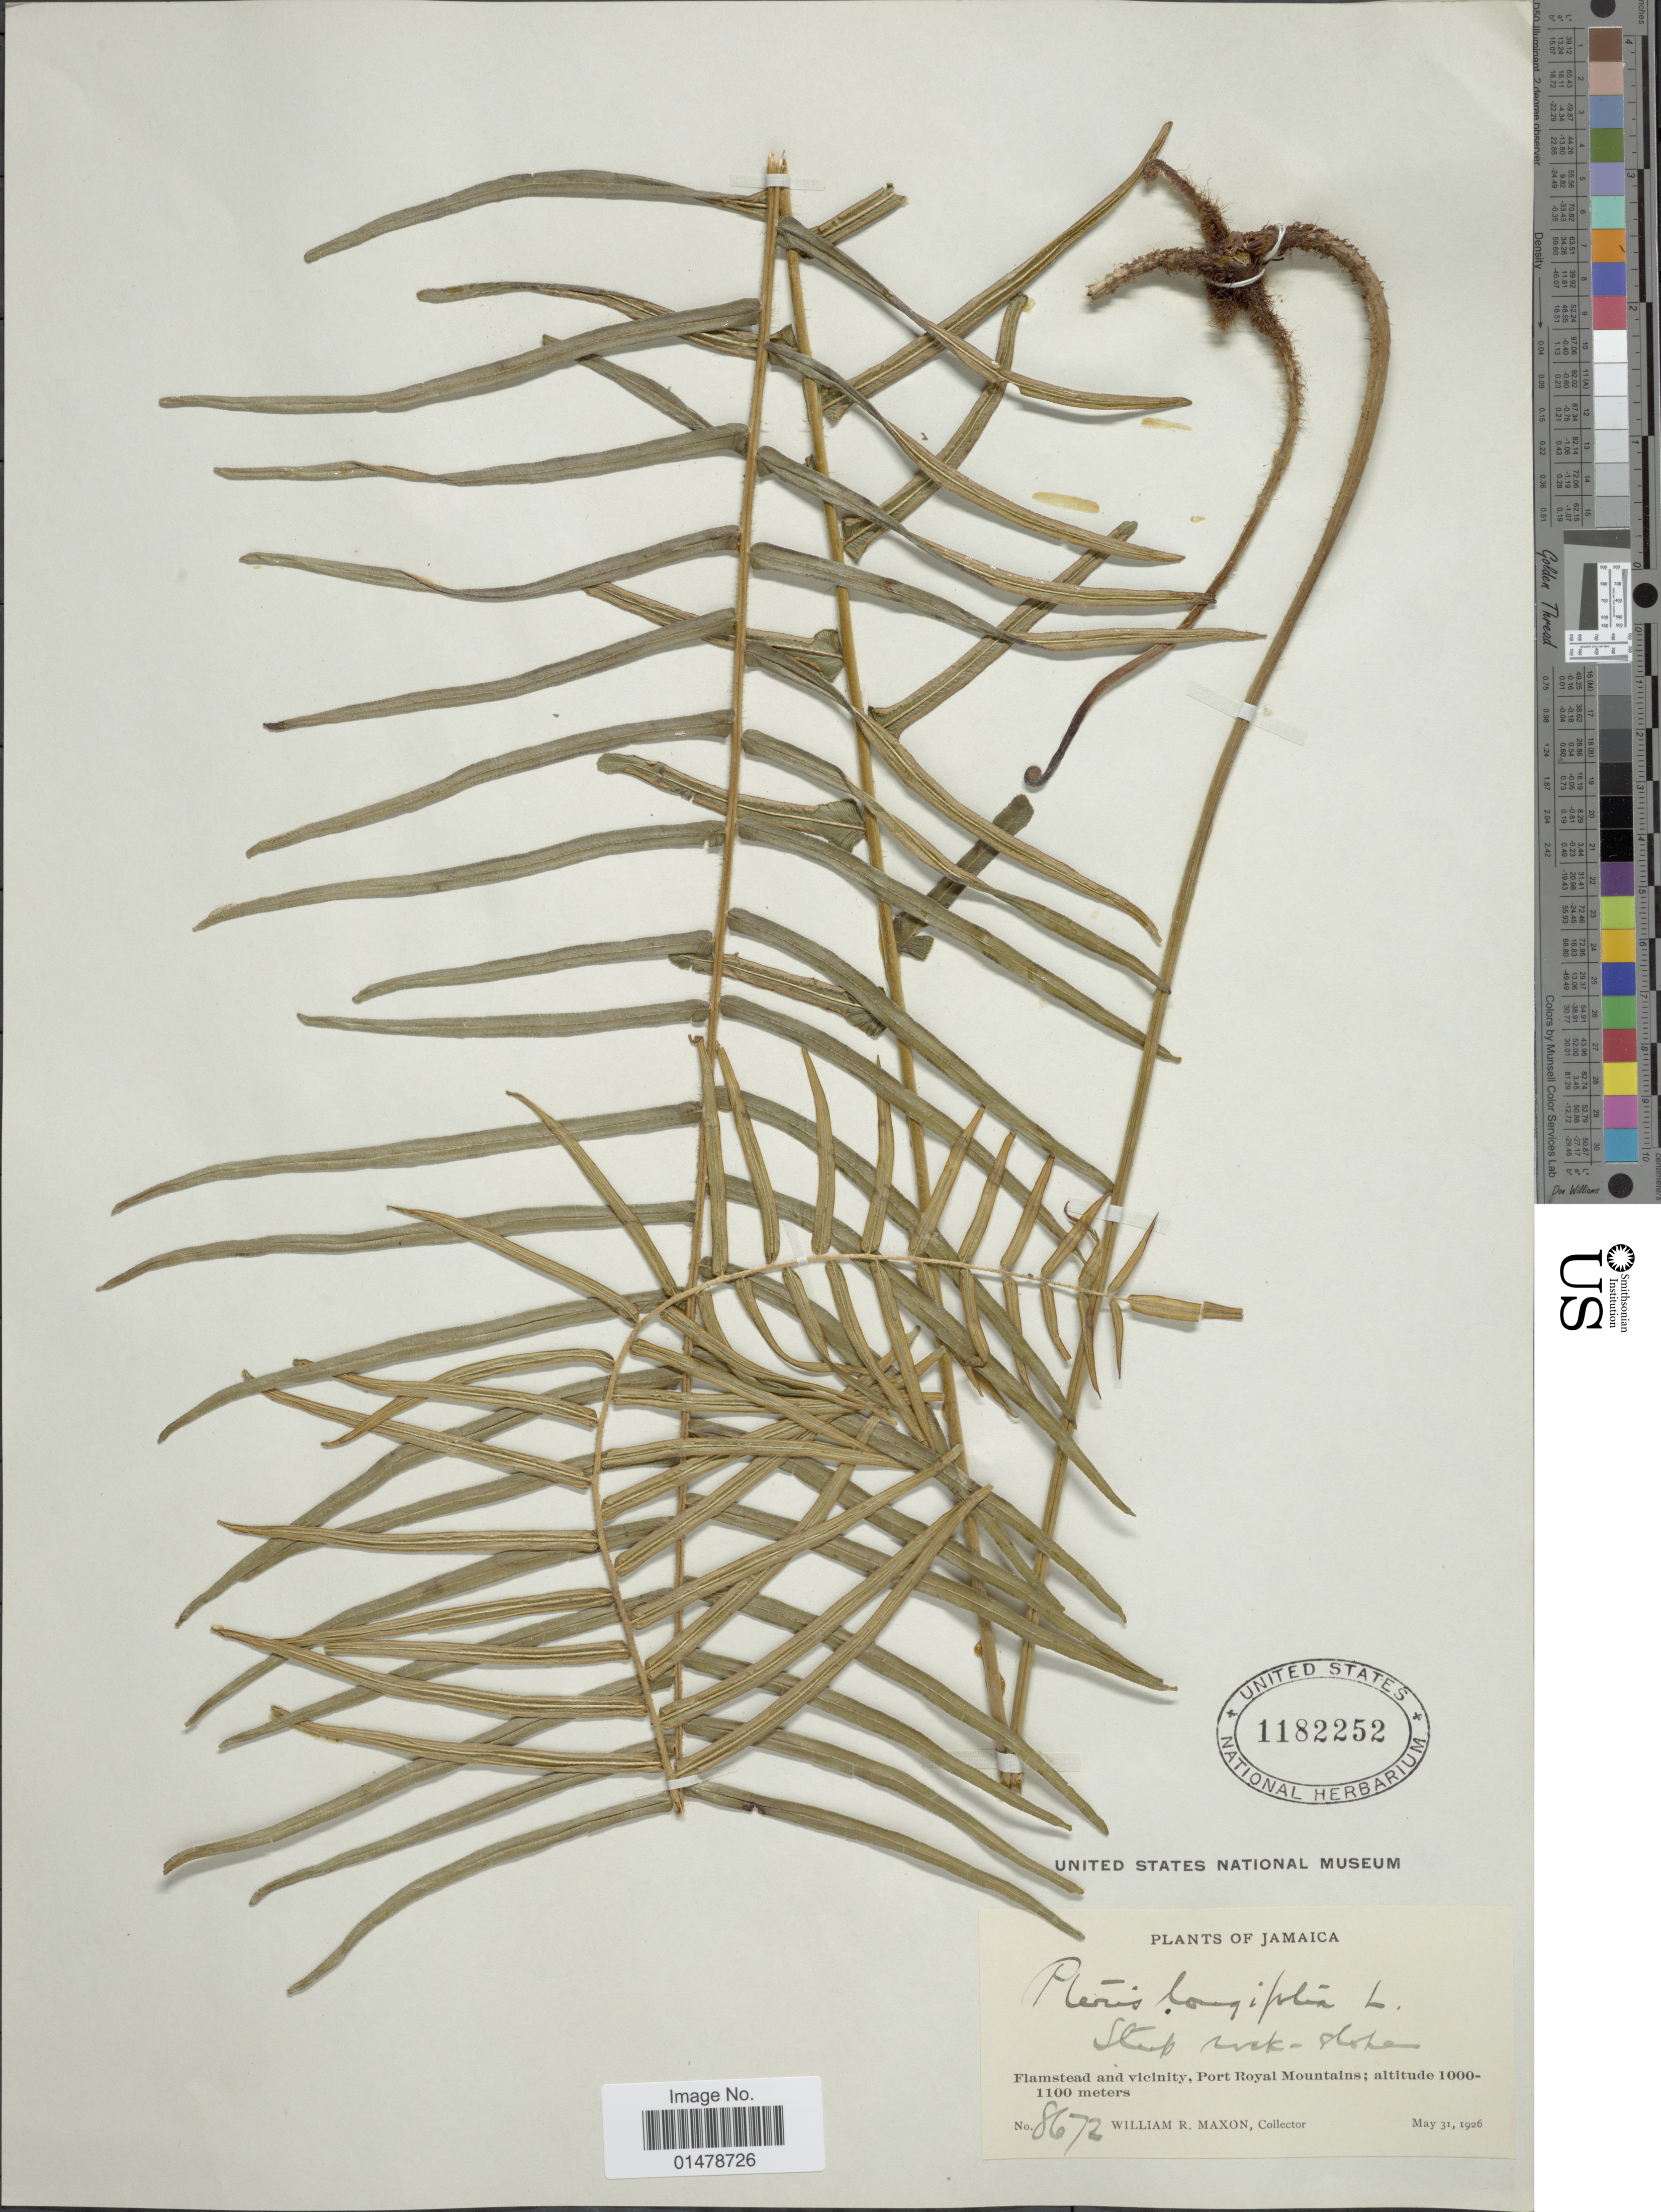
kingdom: Plantae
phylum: Tracheophyta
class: Polypodiopsida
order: Polypodiales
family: Pteridaceae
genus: Pteris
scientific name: Pteris longifolia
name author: L.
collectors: W. R. Maxon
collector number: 8672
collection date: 1926-05-31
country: Jamaica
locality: Flamstead and vicinity, Port Royal Mountains.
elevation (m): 1000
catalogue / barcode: US 1182252